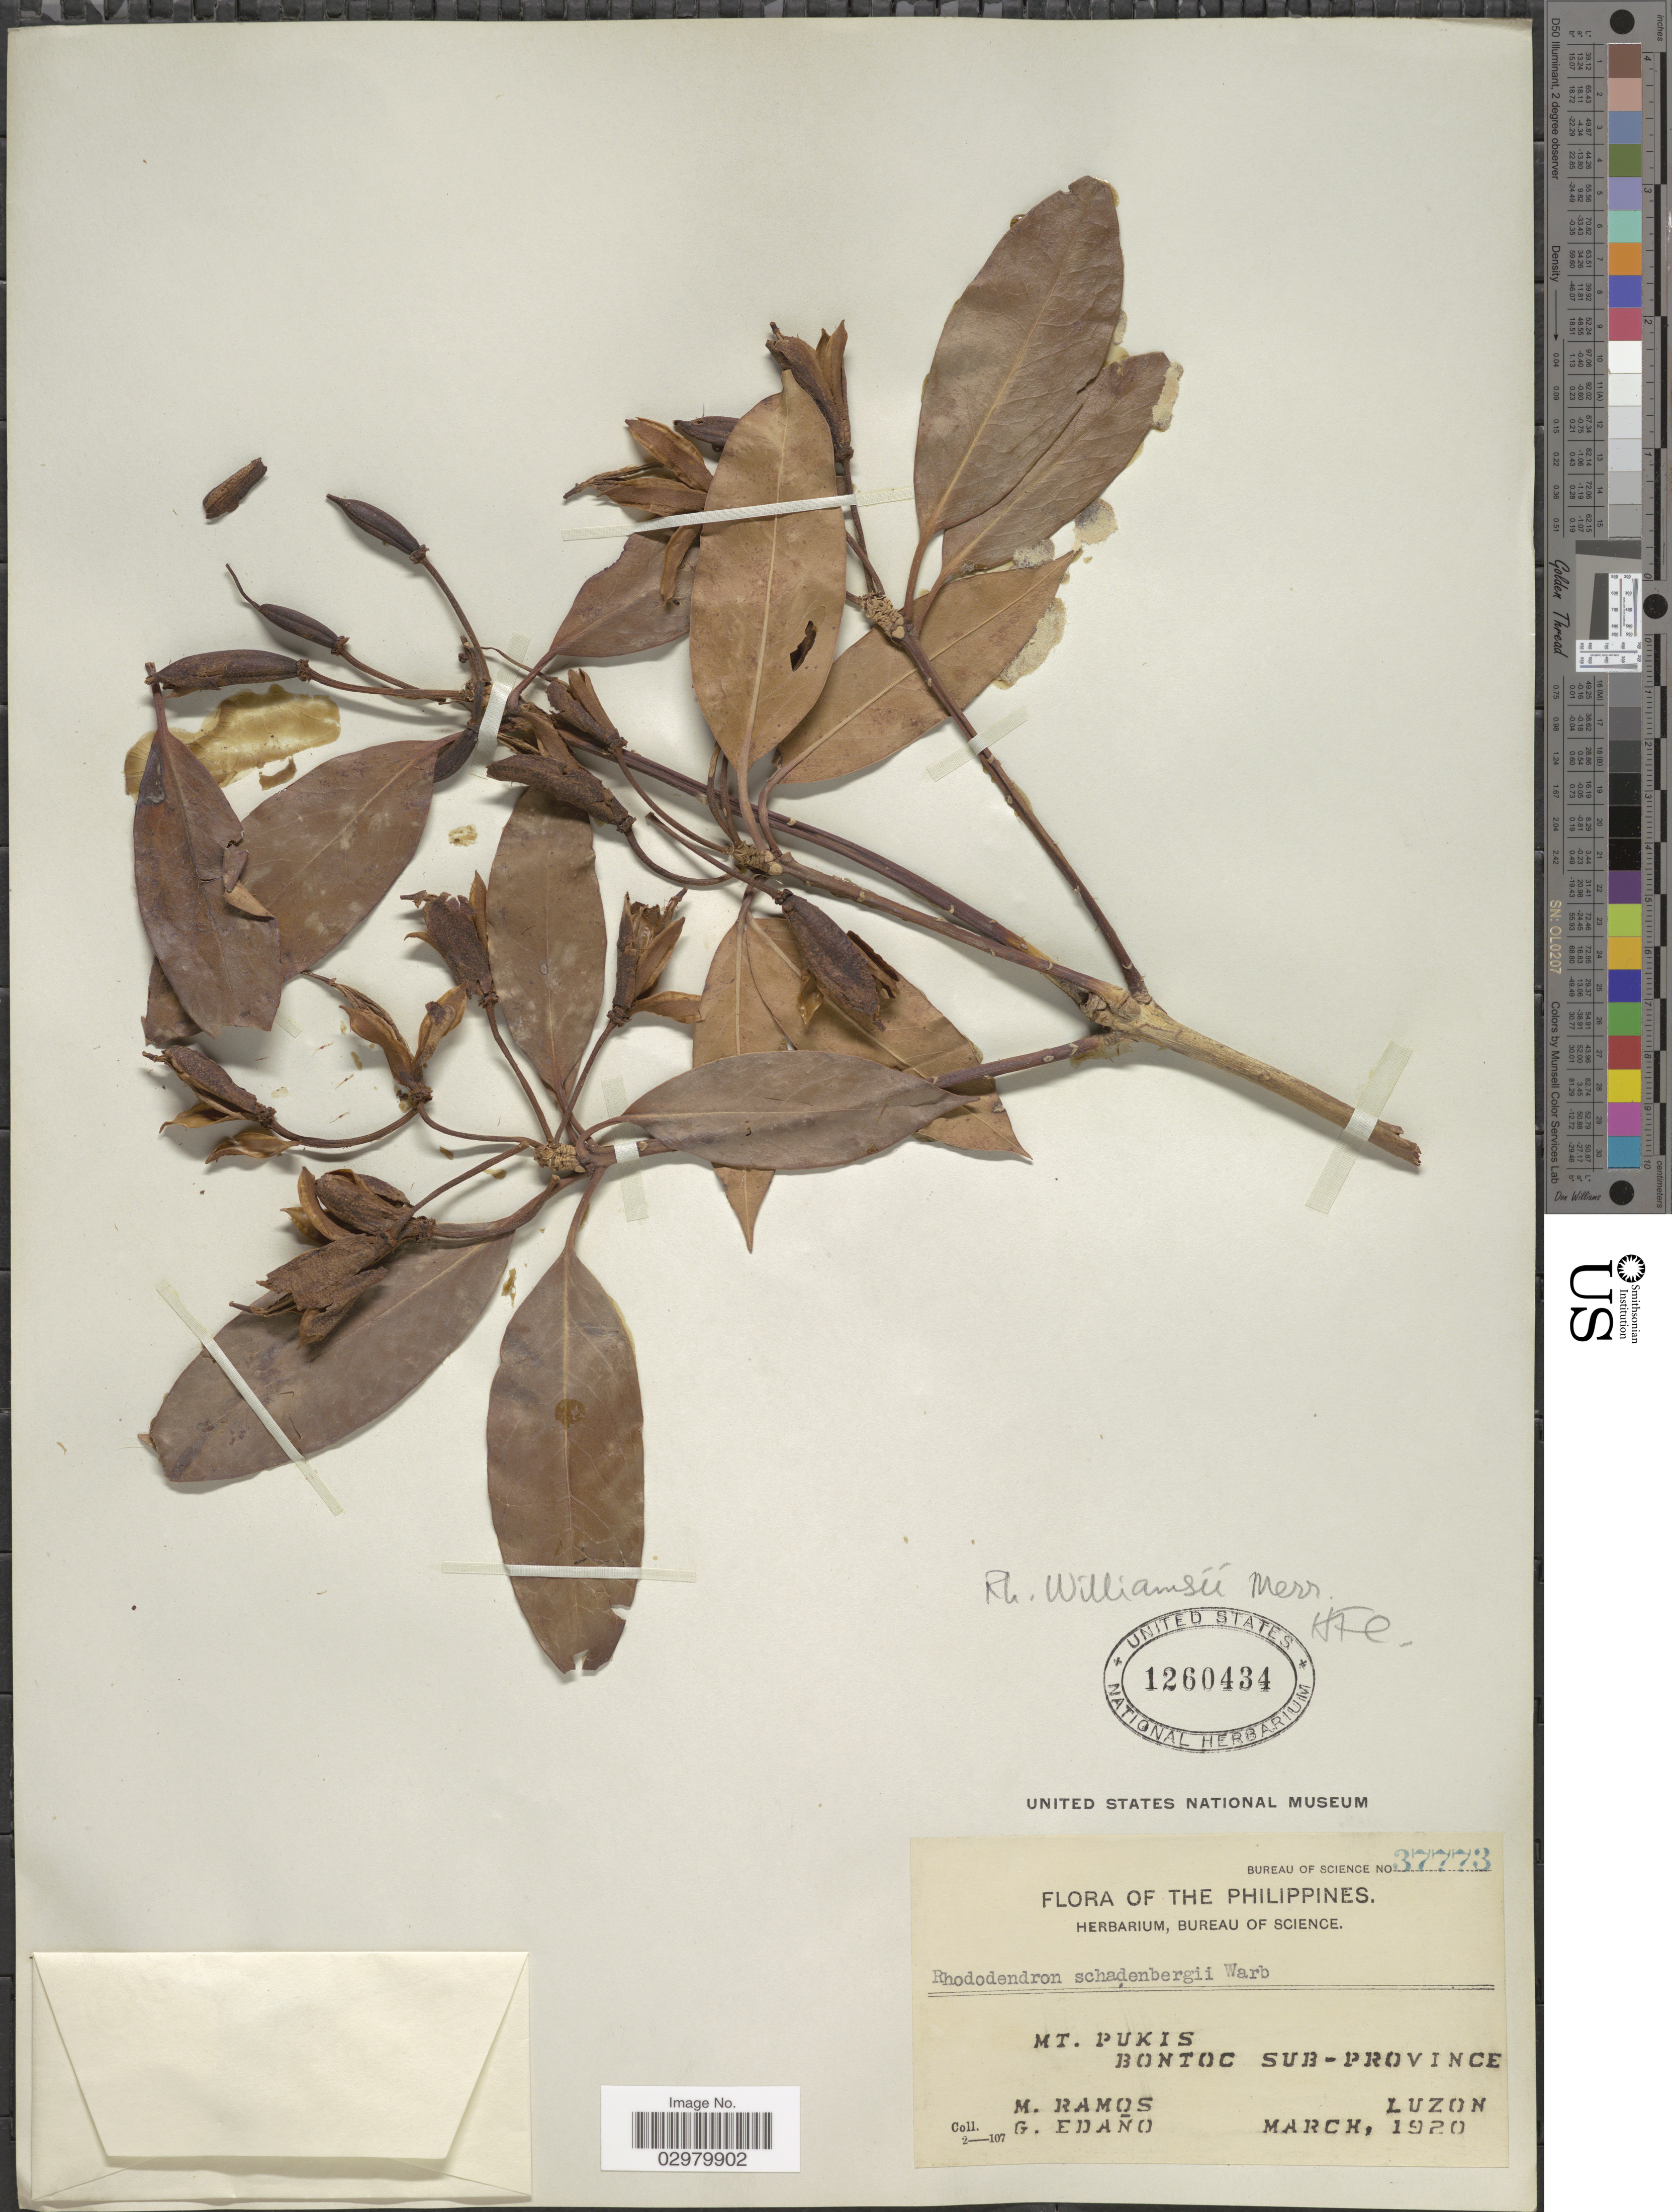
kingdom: Plantae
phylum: Tracheophyta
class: Magnoliopsida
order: Ericales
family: Ericaceae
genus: Rhododendron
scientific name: Rhododendron williamsii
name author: Merr. ex H.F. Copel.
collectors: M. Ramos & G. Edaño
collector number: Bureau of Science37773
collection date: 1920-03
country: Philippines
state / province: Cordillera (Administrative Region)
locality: Mt. Pukis, Bontoc Sub-Province, Luzon.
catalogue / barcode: US 1260434